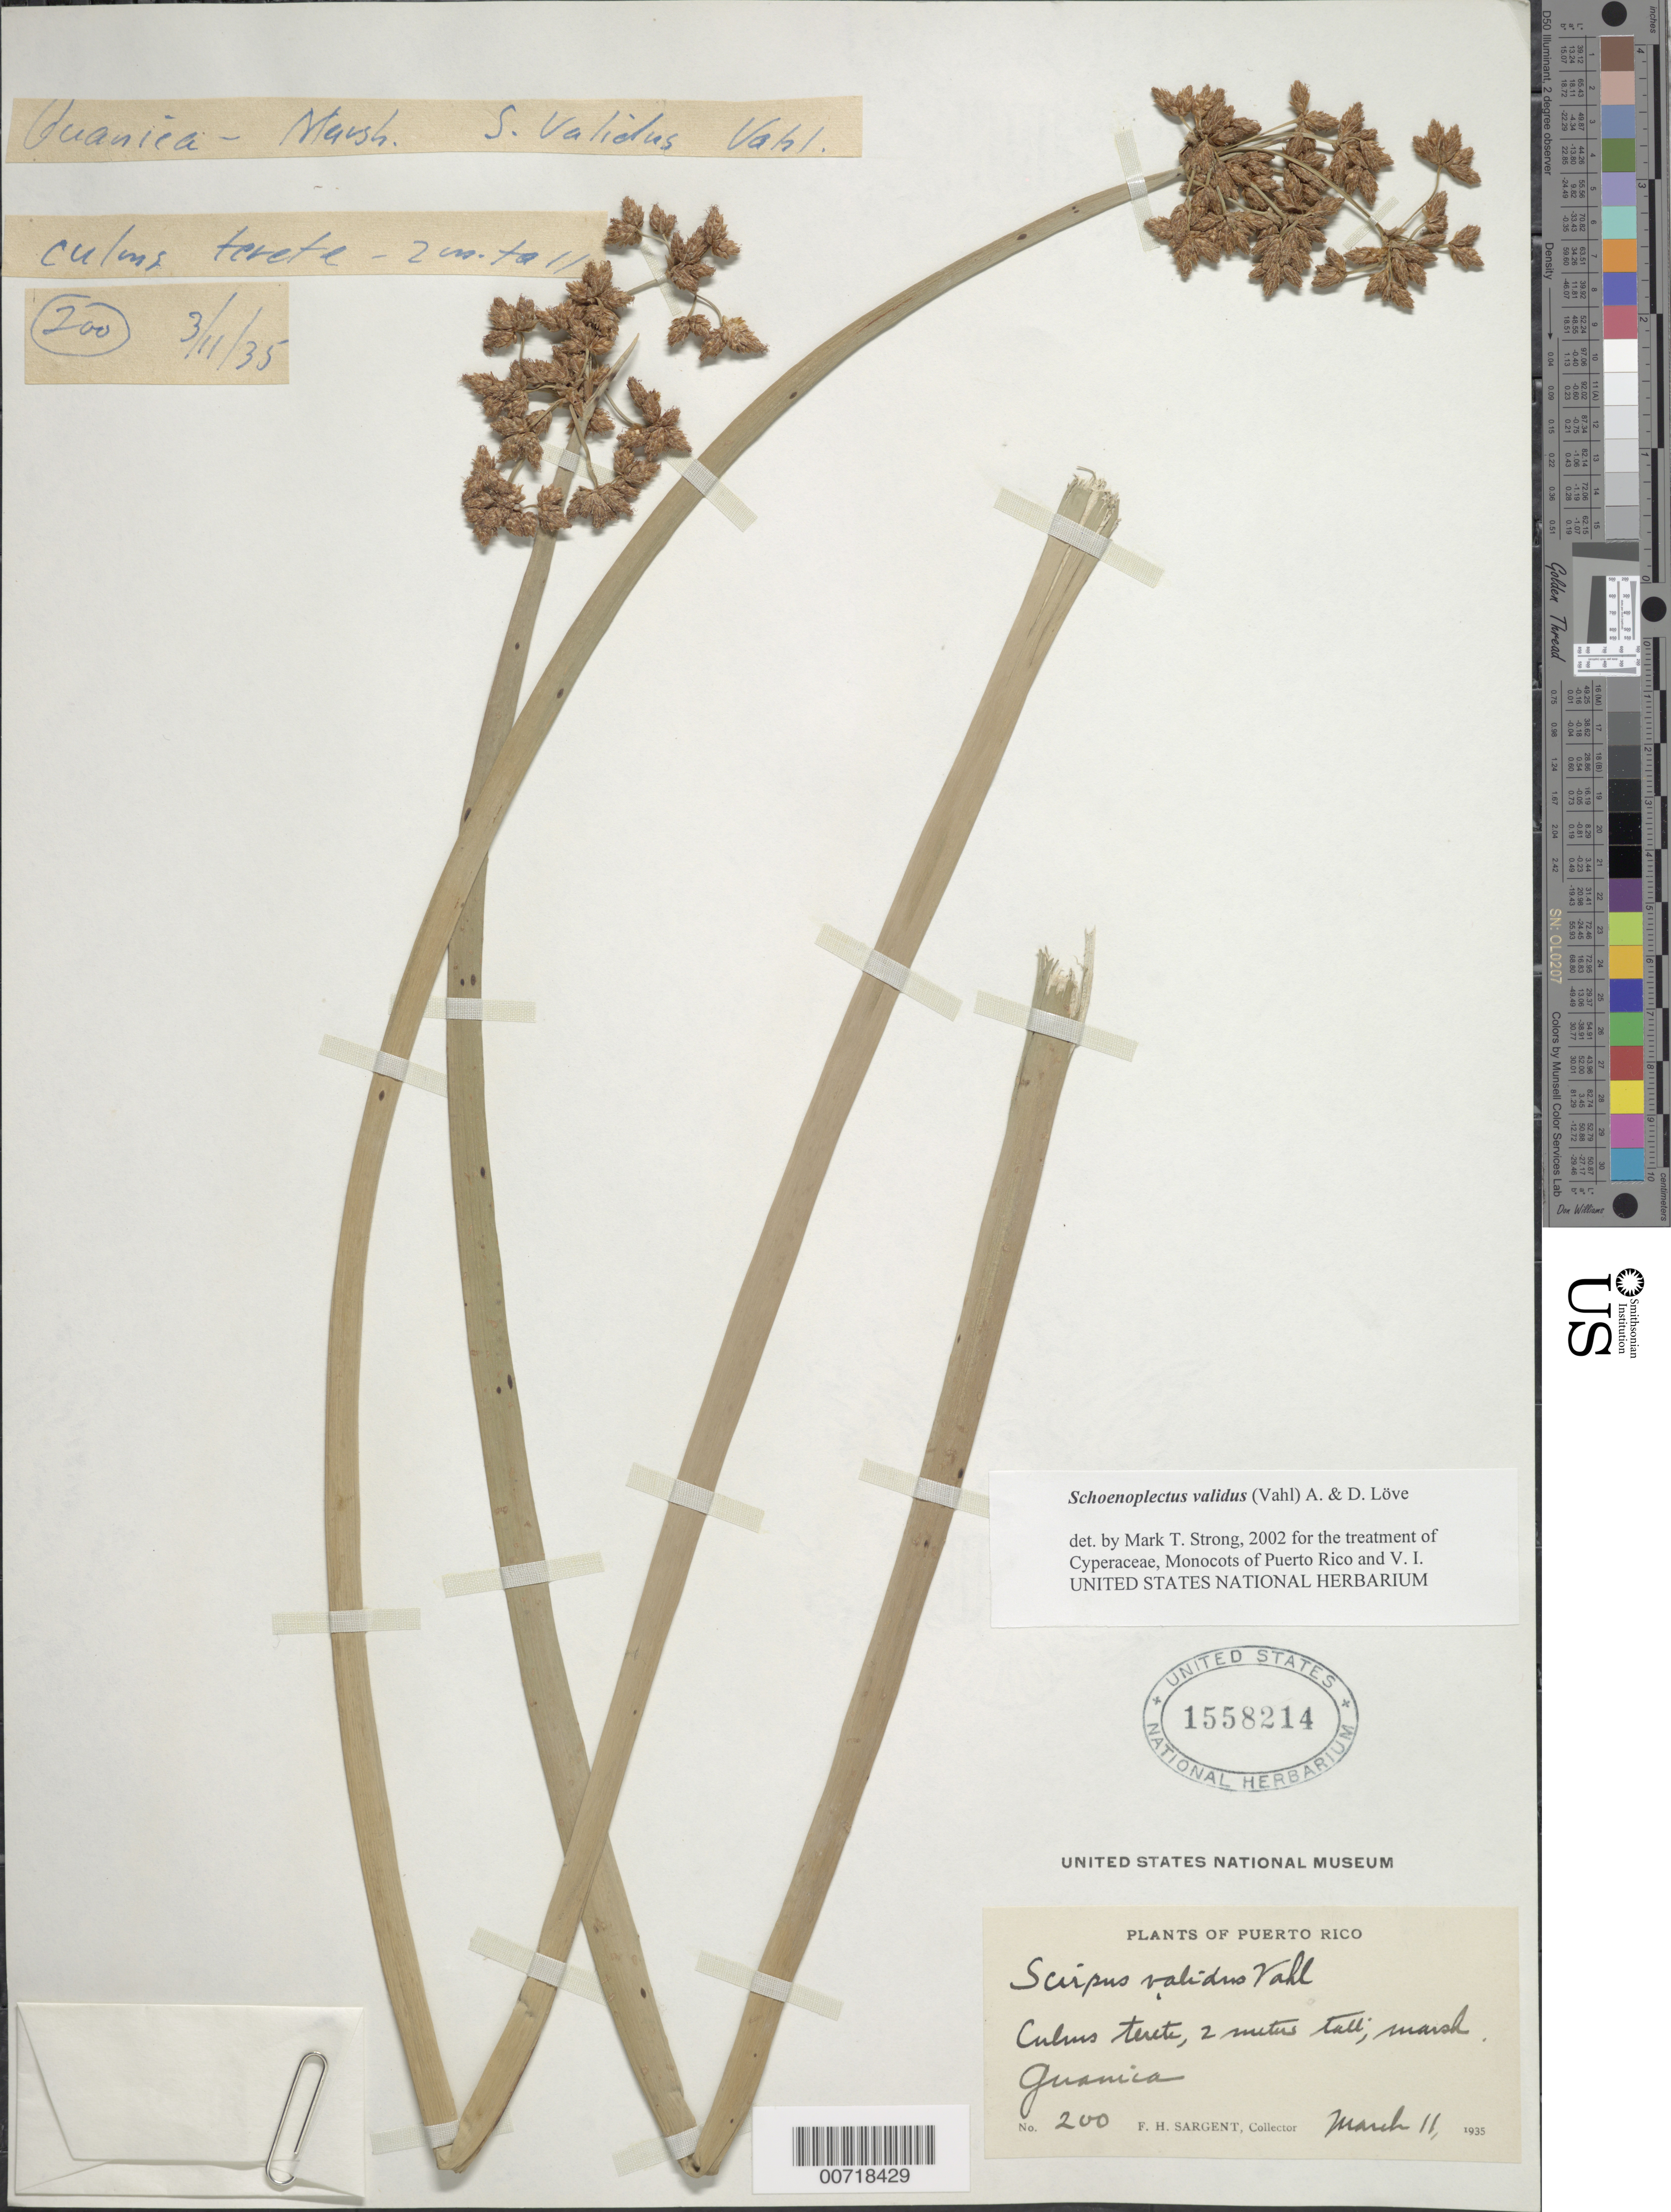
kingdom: Plantae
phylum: Tracheophyta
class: Liliopsida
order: Poales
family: Cyperaceae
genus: Schoenoplectus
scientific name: Schoenoplectus validus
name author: (Vahl) Á. Löve & D. Löve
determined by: Strong, M. T., (US), Smithsonian Institution - National Museum of Natural History (UNITED STATES)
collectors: F. H. Sargent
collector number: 200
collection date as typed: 11 Mar 1935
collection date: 1935-03-11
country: Puerto Rico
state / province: Guánica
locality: Guanica.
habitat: Marsh.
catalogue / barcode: US 1558214